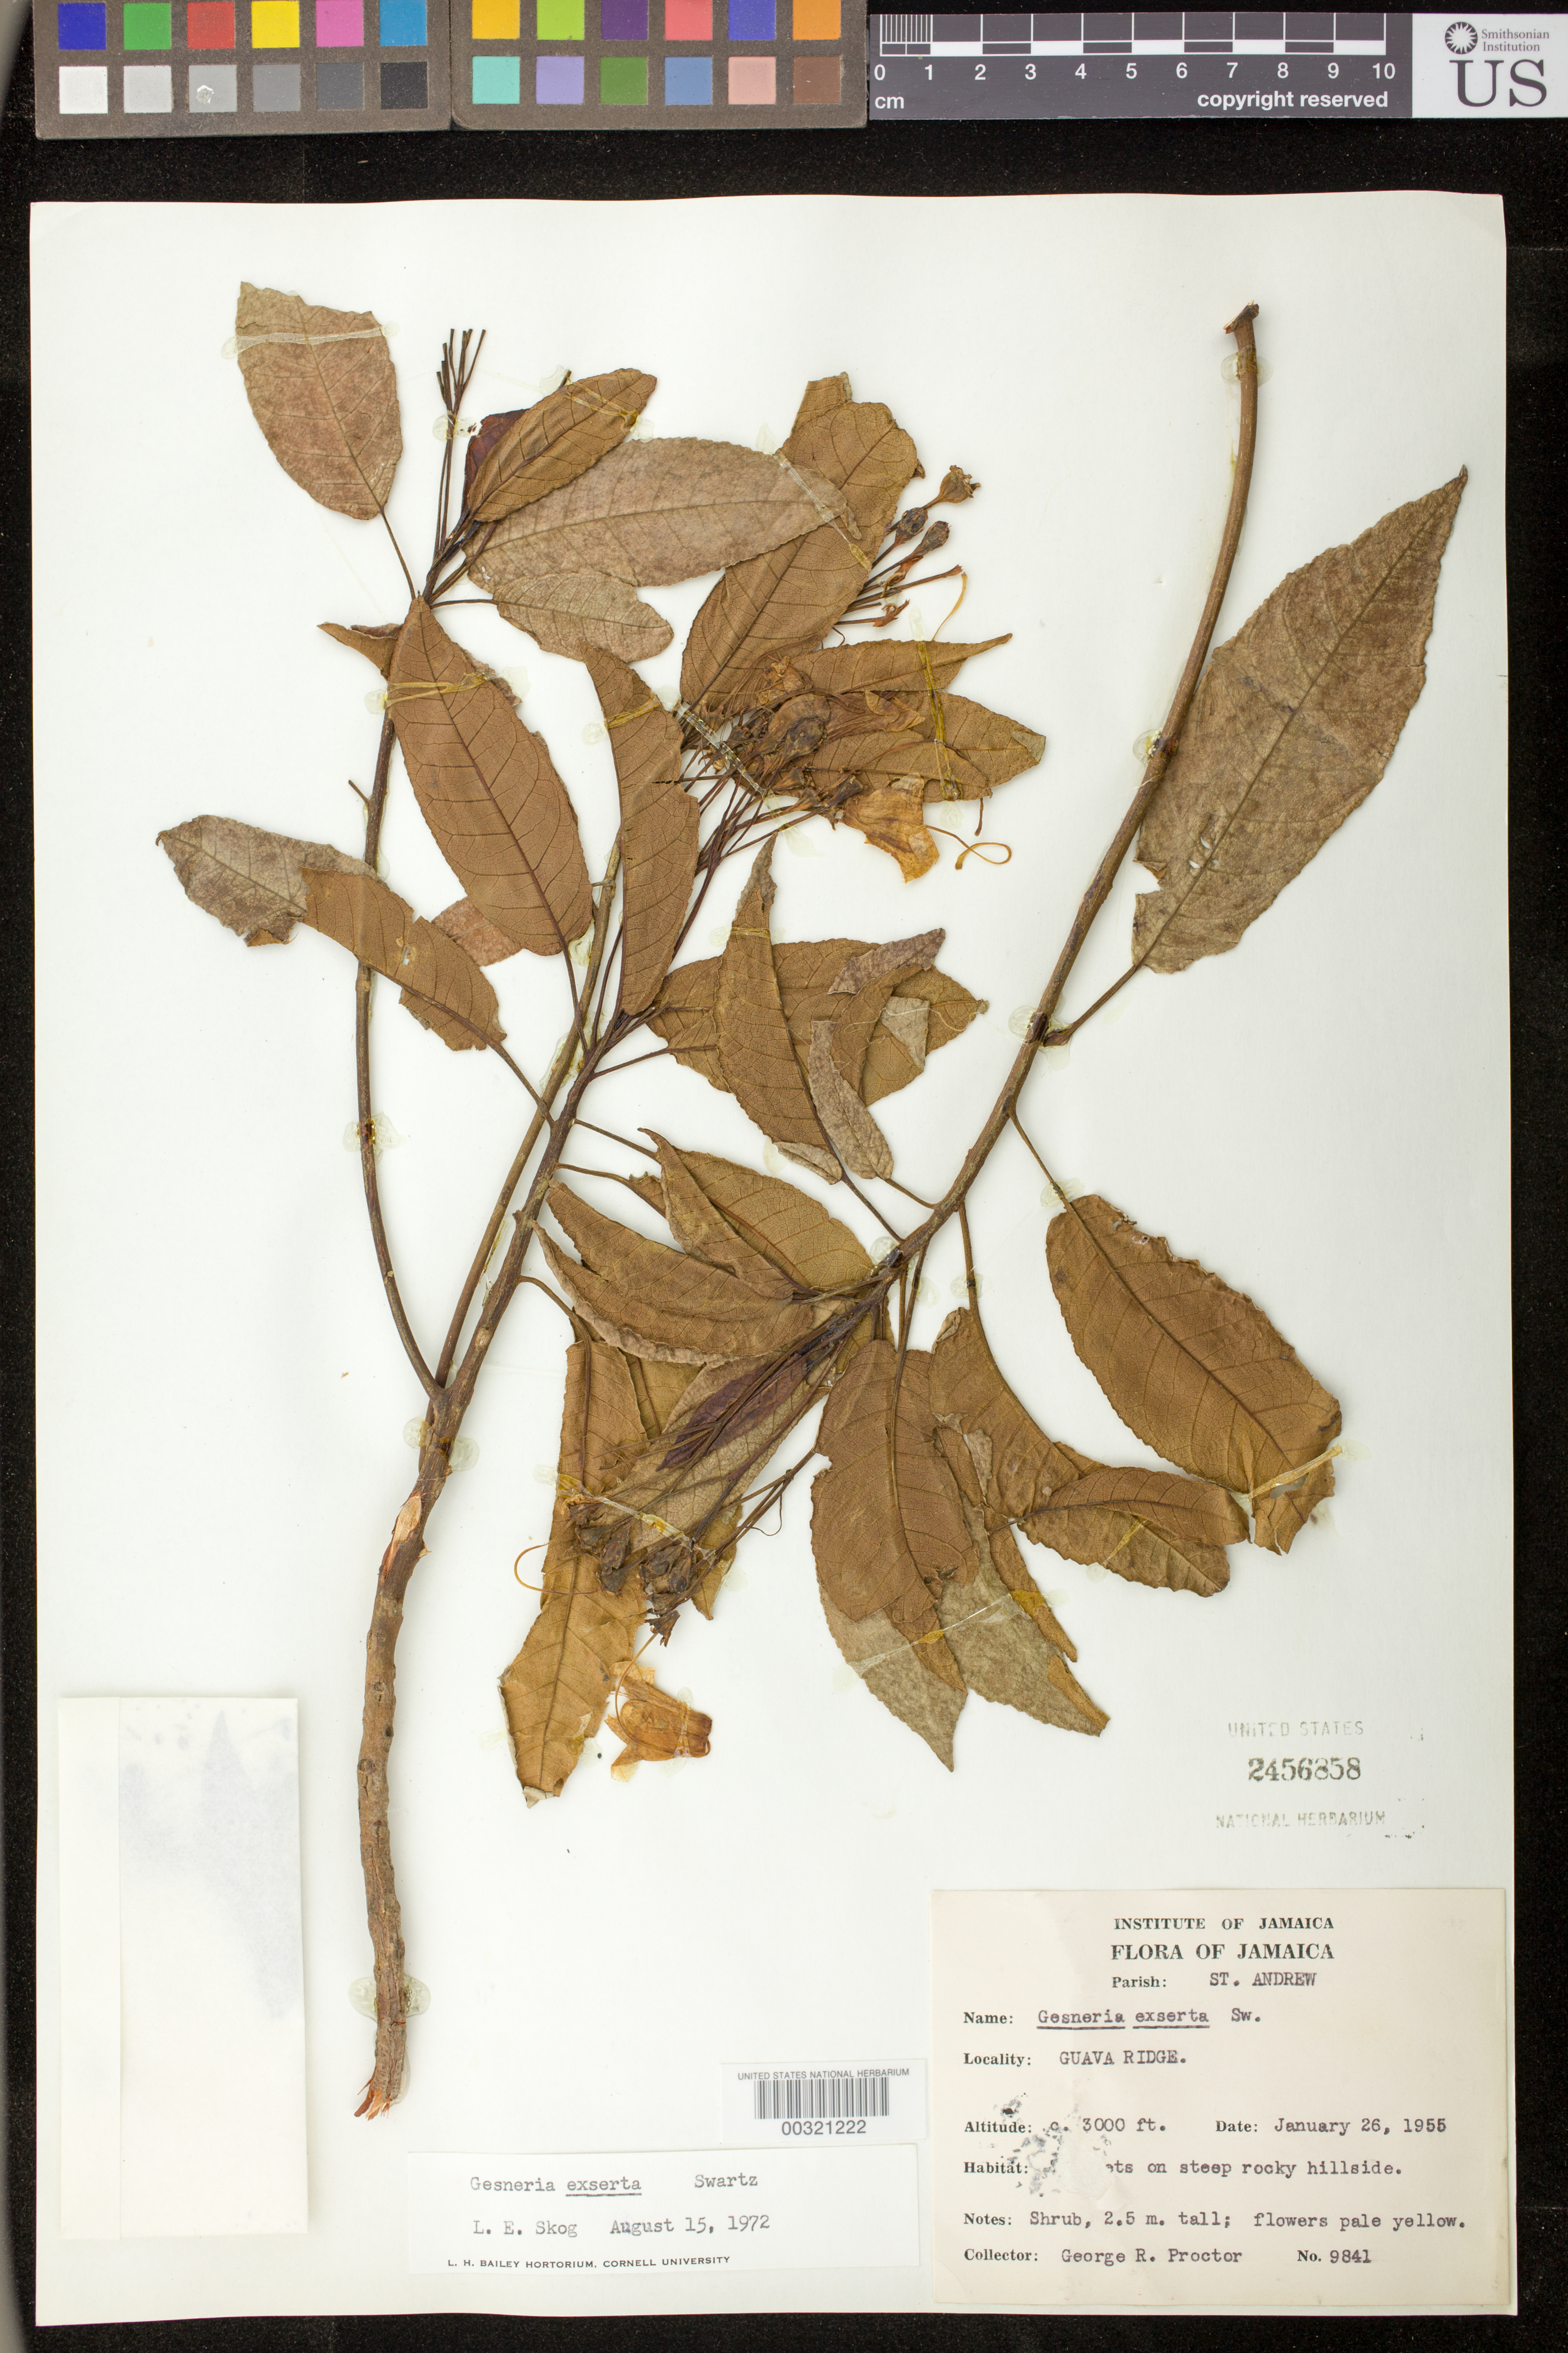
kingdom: Plantae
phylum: Tracheophyta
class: Magnoliopsida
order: Lamiales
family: Gesneriaceae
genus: Gesneria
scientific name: Gesneria exserta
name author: Sw.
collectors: G. R. Proctor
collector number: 9841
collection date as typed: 26 Jan 1955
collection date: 1955-01-26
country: Jamaica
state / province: Saint Andrew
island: Jamaica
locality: Guava Ridge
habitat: Thickets on steep rocky hillside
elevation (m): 914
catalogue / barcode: US 2456858